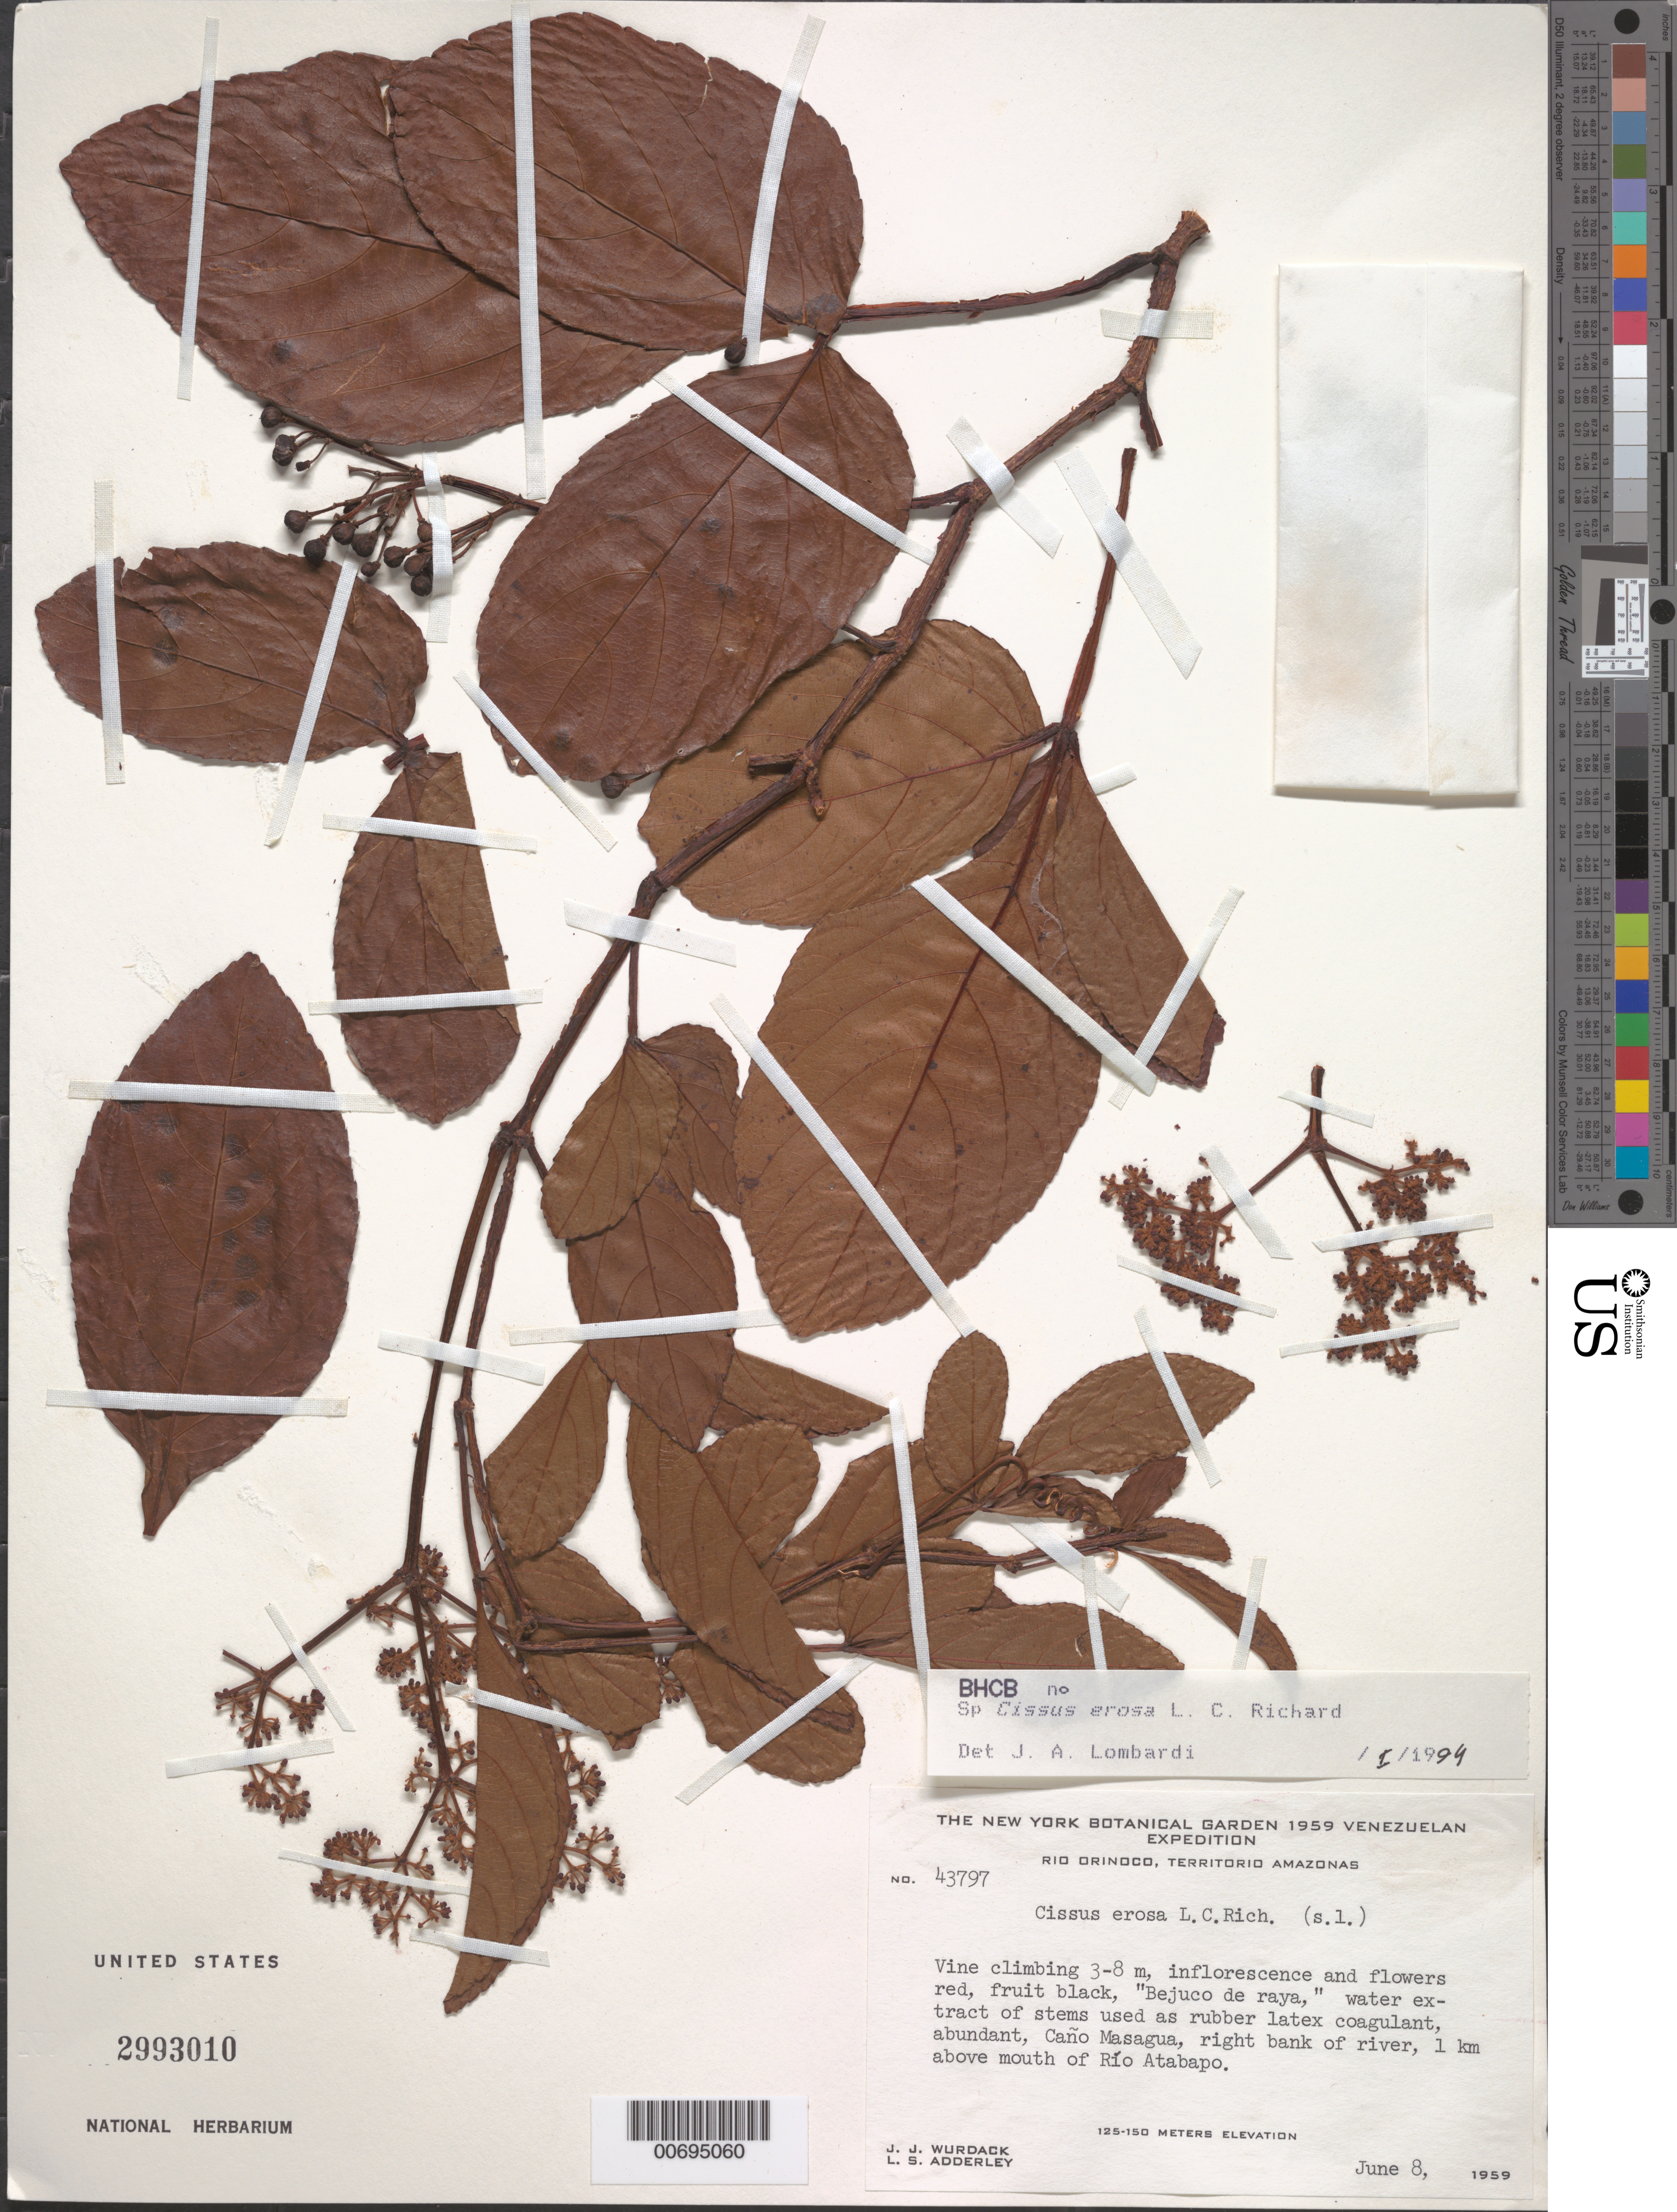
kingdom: Plantae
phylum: Tracheophyta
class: Magnoliopsida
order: Vitales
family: Vitaceae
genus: Cissus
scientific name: Cissus erosa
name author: Rich.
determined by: Lombardi, Julio A.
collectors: J. J. Wurdack & L. S. Adderley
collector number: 43797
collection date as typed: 8-Jun-59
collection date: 1959-06-08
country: Venezuela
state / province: Amazonas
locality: Río Orinoco, along Caño Masgua (right bank of Orinoco 1km above mouth of Río Atabapo)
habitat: Riverbank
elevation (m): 125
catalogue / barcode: US 2993010